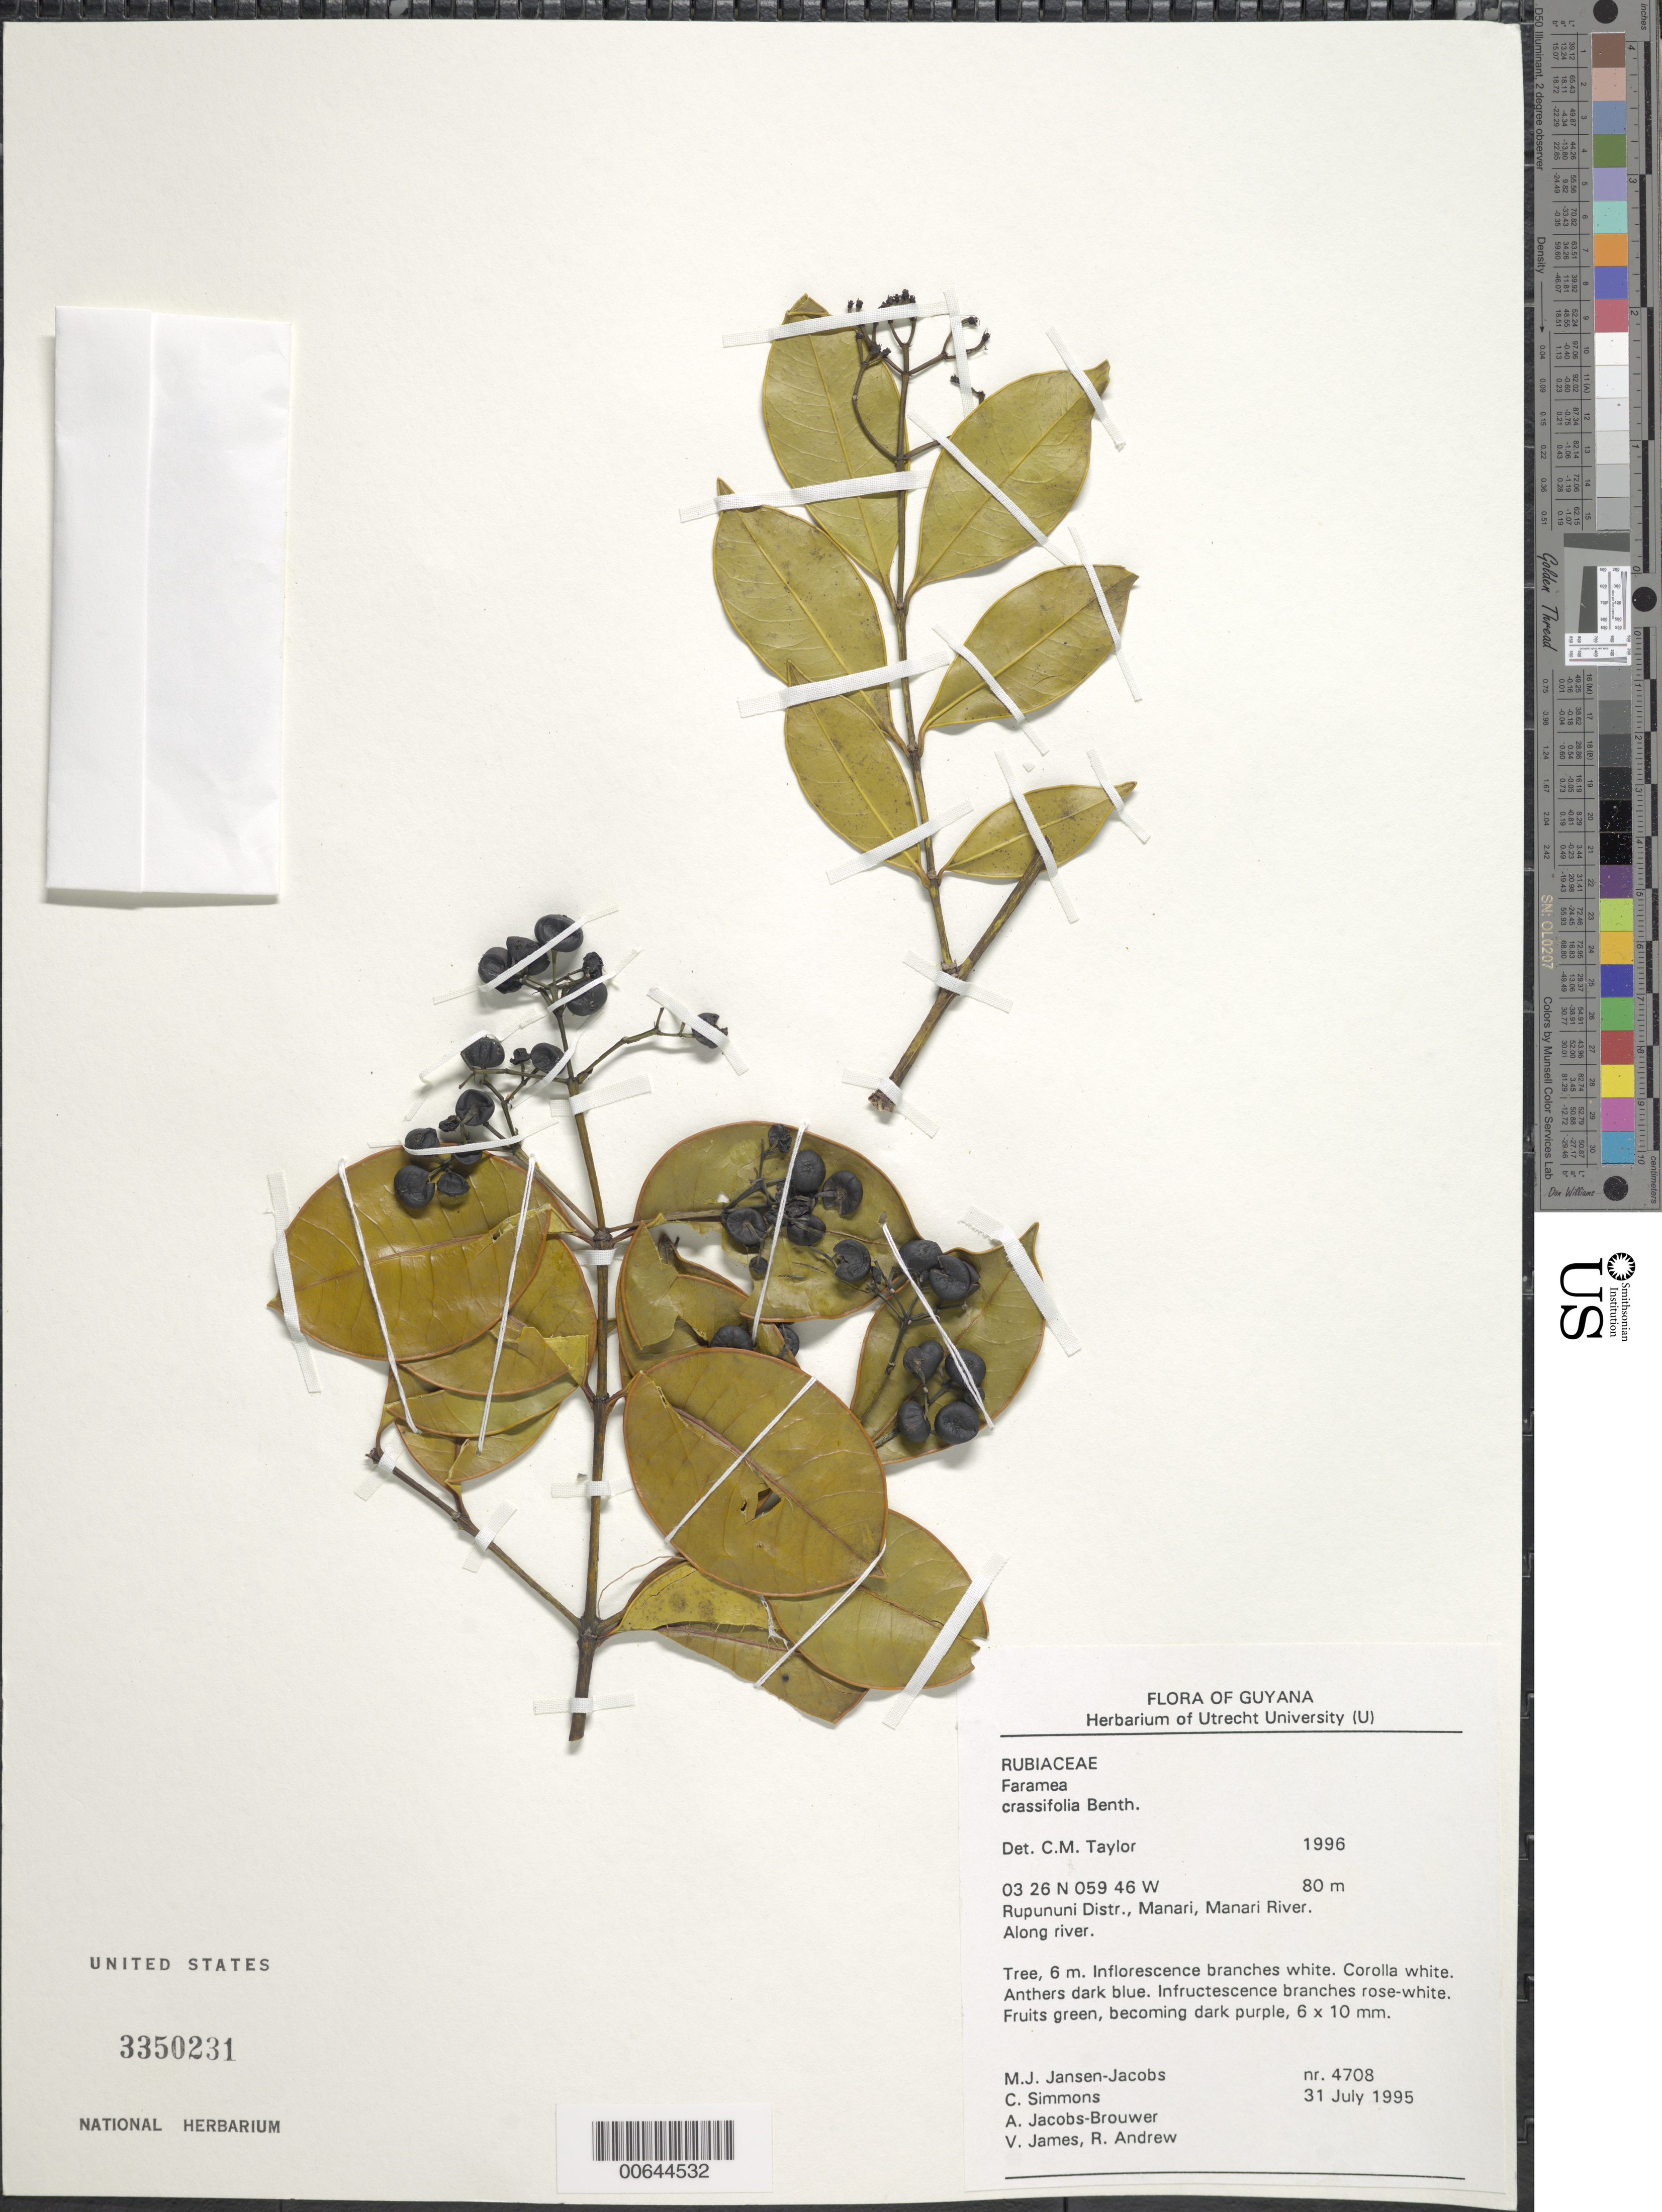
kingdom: Plantae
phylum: Tracheophyta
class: Magnoliopsida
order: Gentianales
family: Rubiaceae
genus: Faramea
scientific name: Faramea crassifolia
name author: Benth.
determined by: Taylor, Charlotte M.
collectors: M. J. Jansen-Jacobs, C. Simons, A. Jacobs-Brouwer, V. James & R. Andrew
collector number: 4708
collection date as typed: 31-Jul-95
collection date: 1995-07-31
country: Guyana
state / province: U. Takutu-U. Essequibo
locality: Manari, Manari River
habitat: Along river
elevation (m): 80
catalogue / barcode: US 3350231